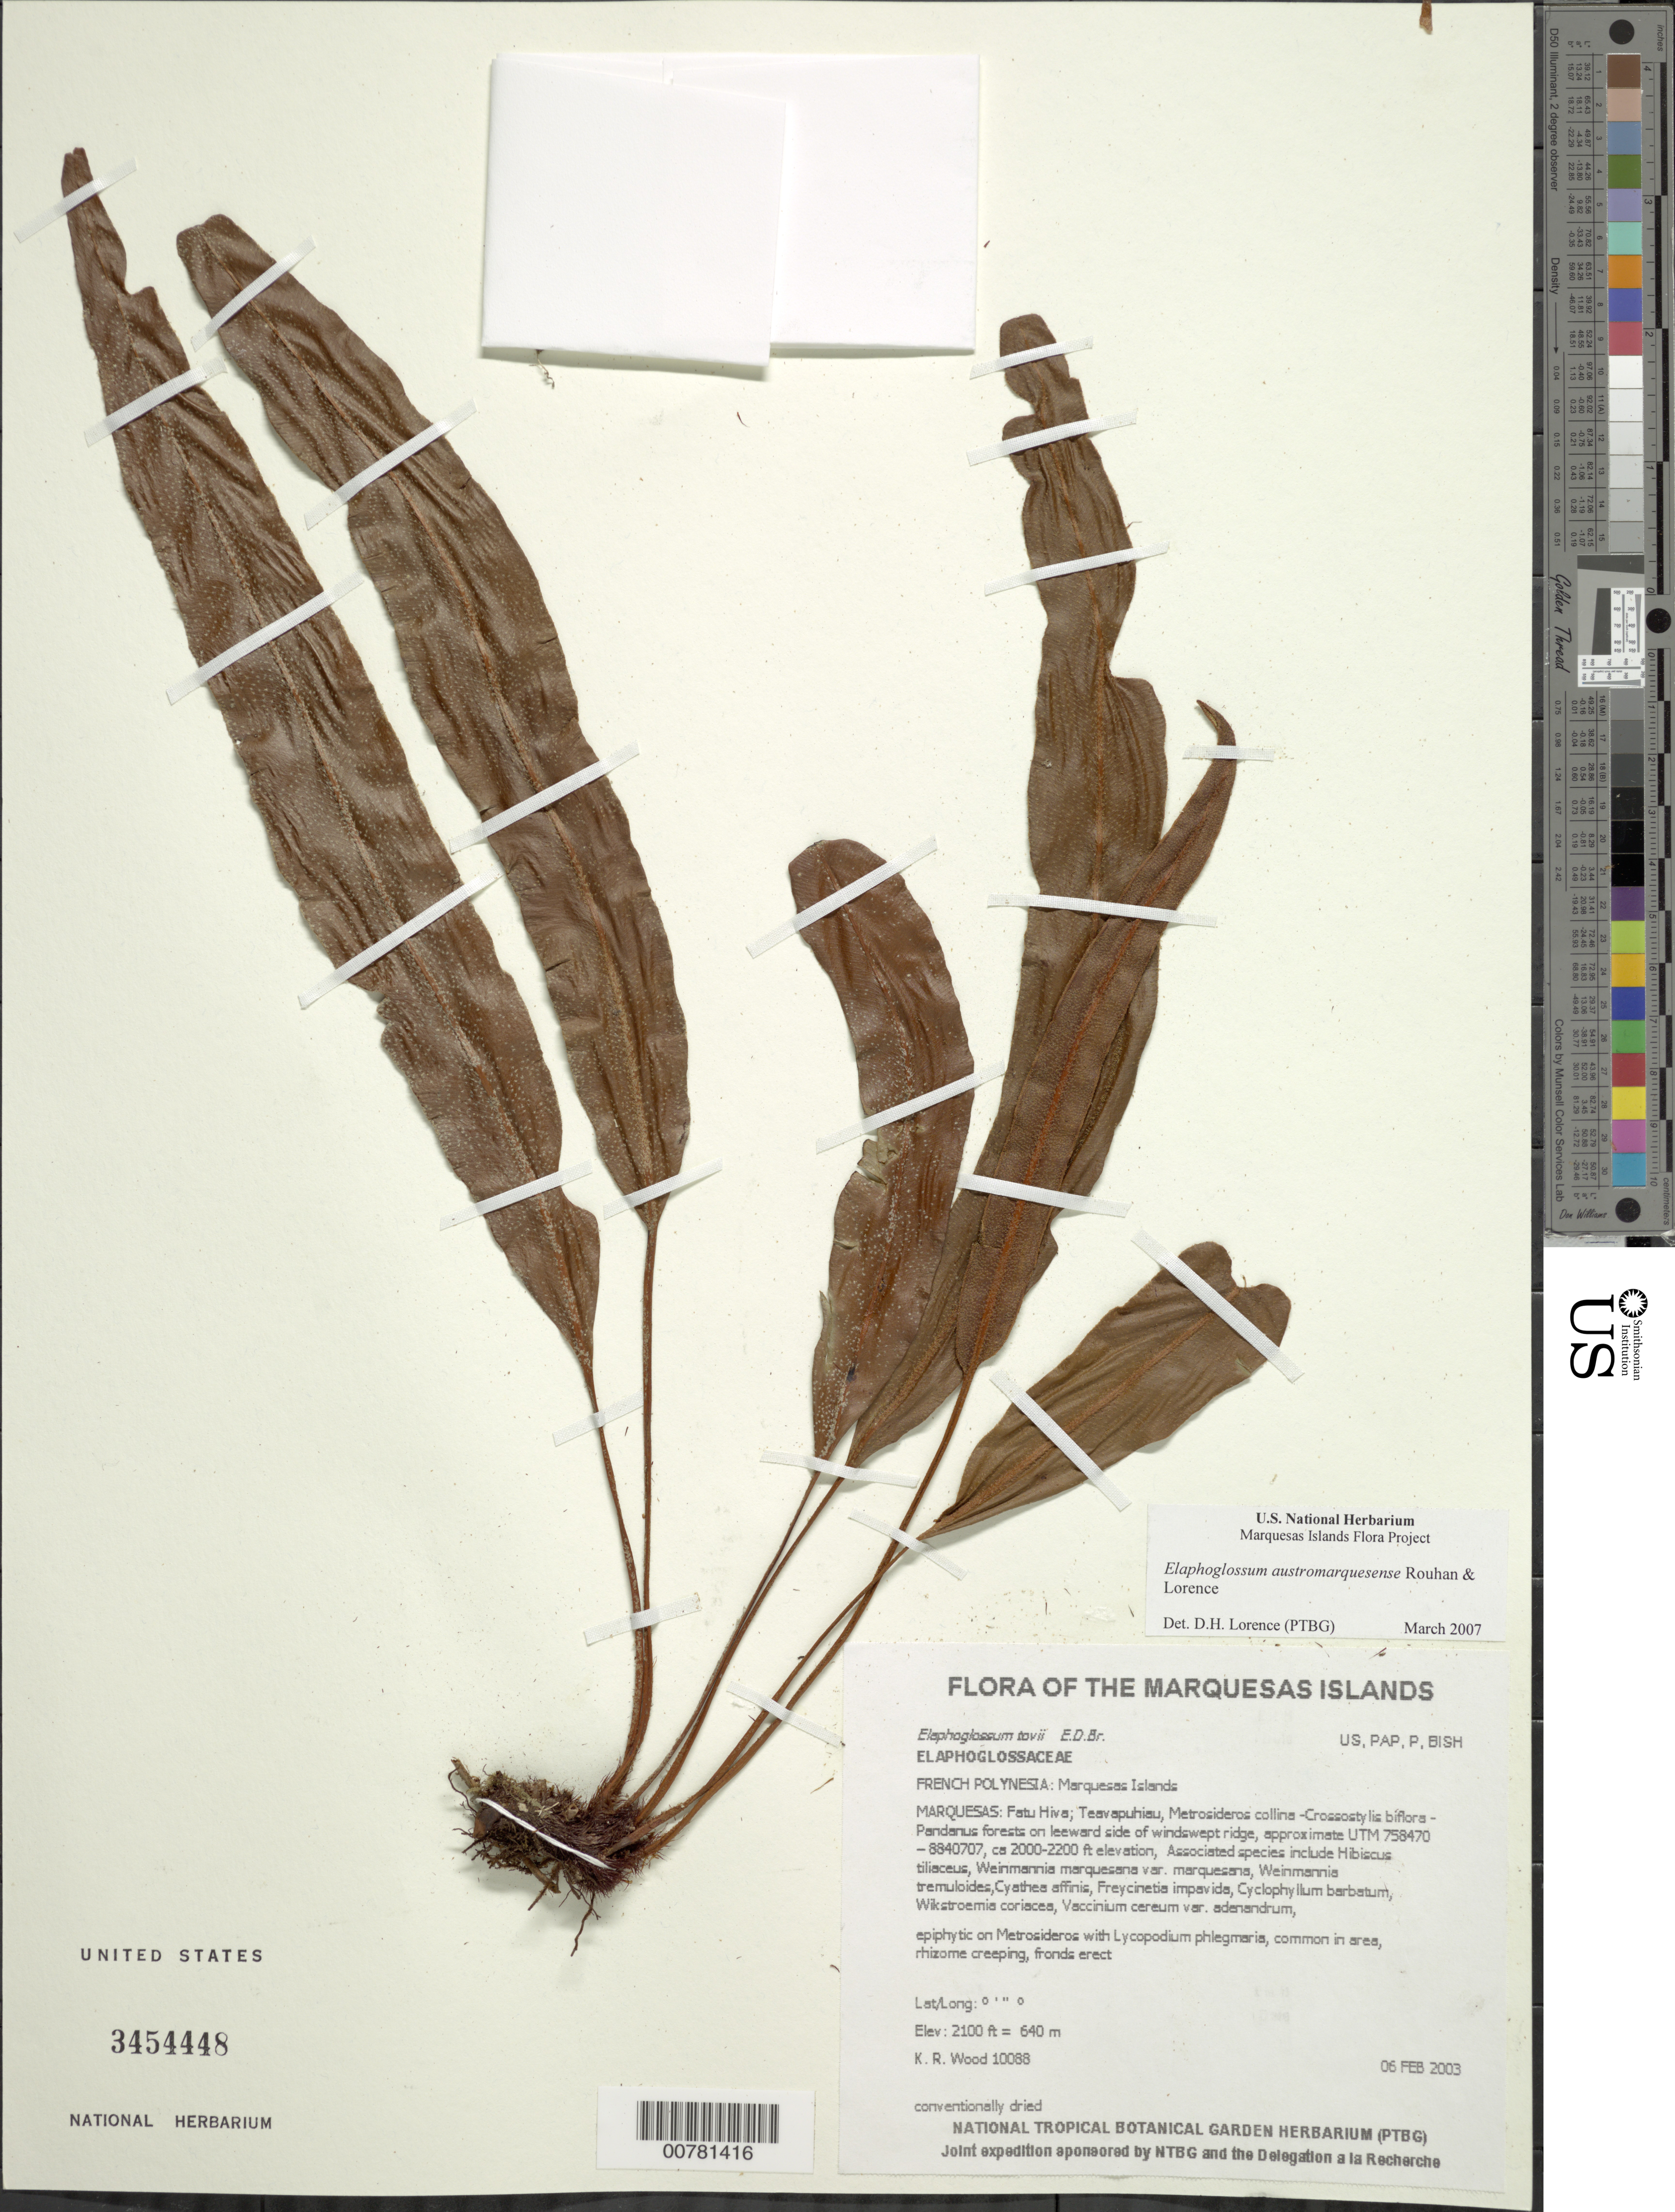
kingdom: Plantae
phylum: Tracheophyta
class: Polypodiopsida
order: Polypodiales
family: Dryopteridaceae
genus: Elaphoglossum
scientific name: Elaphoglossum austromarquesense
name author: Rouhan & Lorence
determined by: Lorence, David H., (PTBG), National Tropical Botanical Garden (UNITED STATES)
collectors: K. R. Wood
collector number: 10088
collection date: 2003-02-06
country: French Polynesia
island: Fatu Hiva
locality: Teavapuhiau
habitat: Metrosideros collina - Crossostylis biflora - Pandanus forests on leeward side of windswept ridge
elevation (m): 640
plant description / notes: Habitat degradation and destruction by feral pigs, catastrophic extinction through environmental events, predation by rats that eat seeds, competition with non-native plant taxa such as Ocimum gratissimum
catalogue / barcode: US 3454448